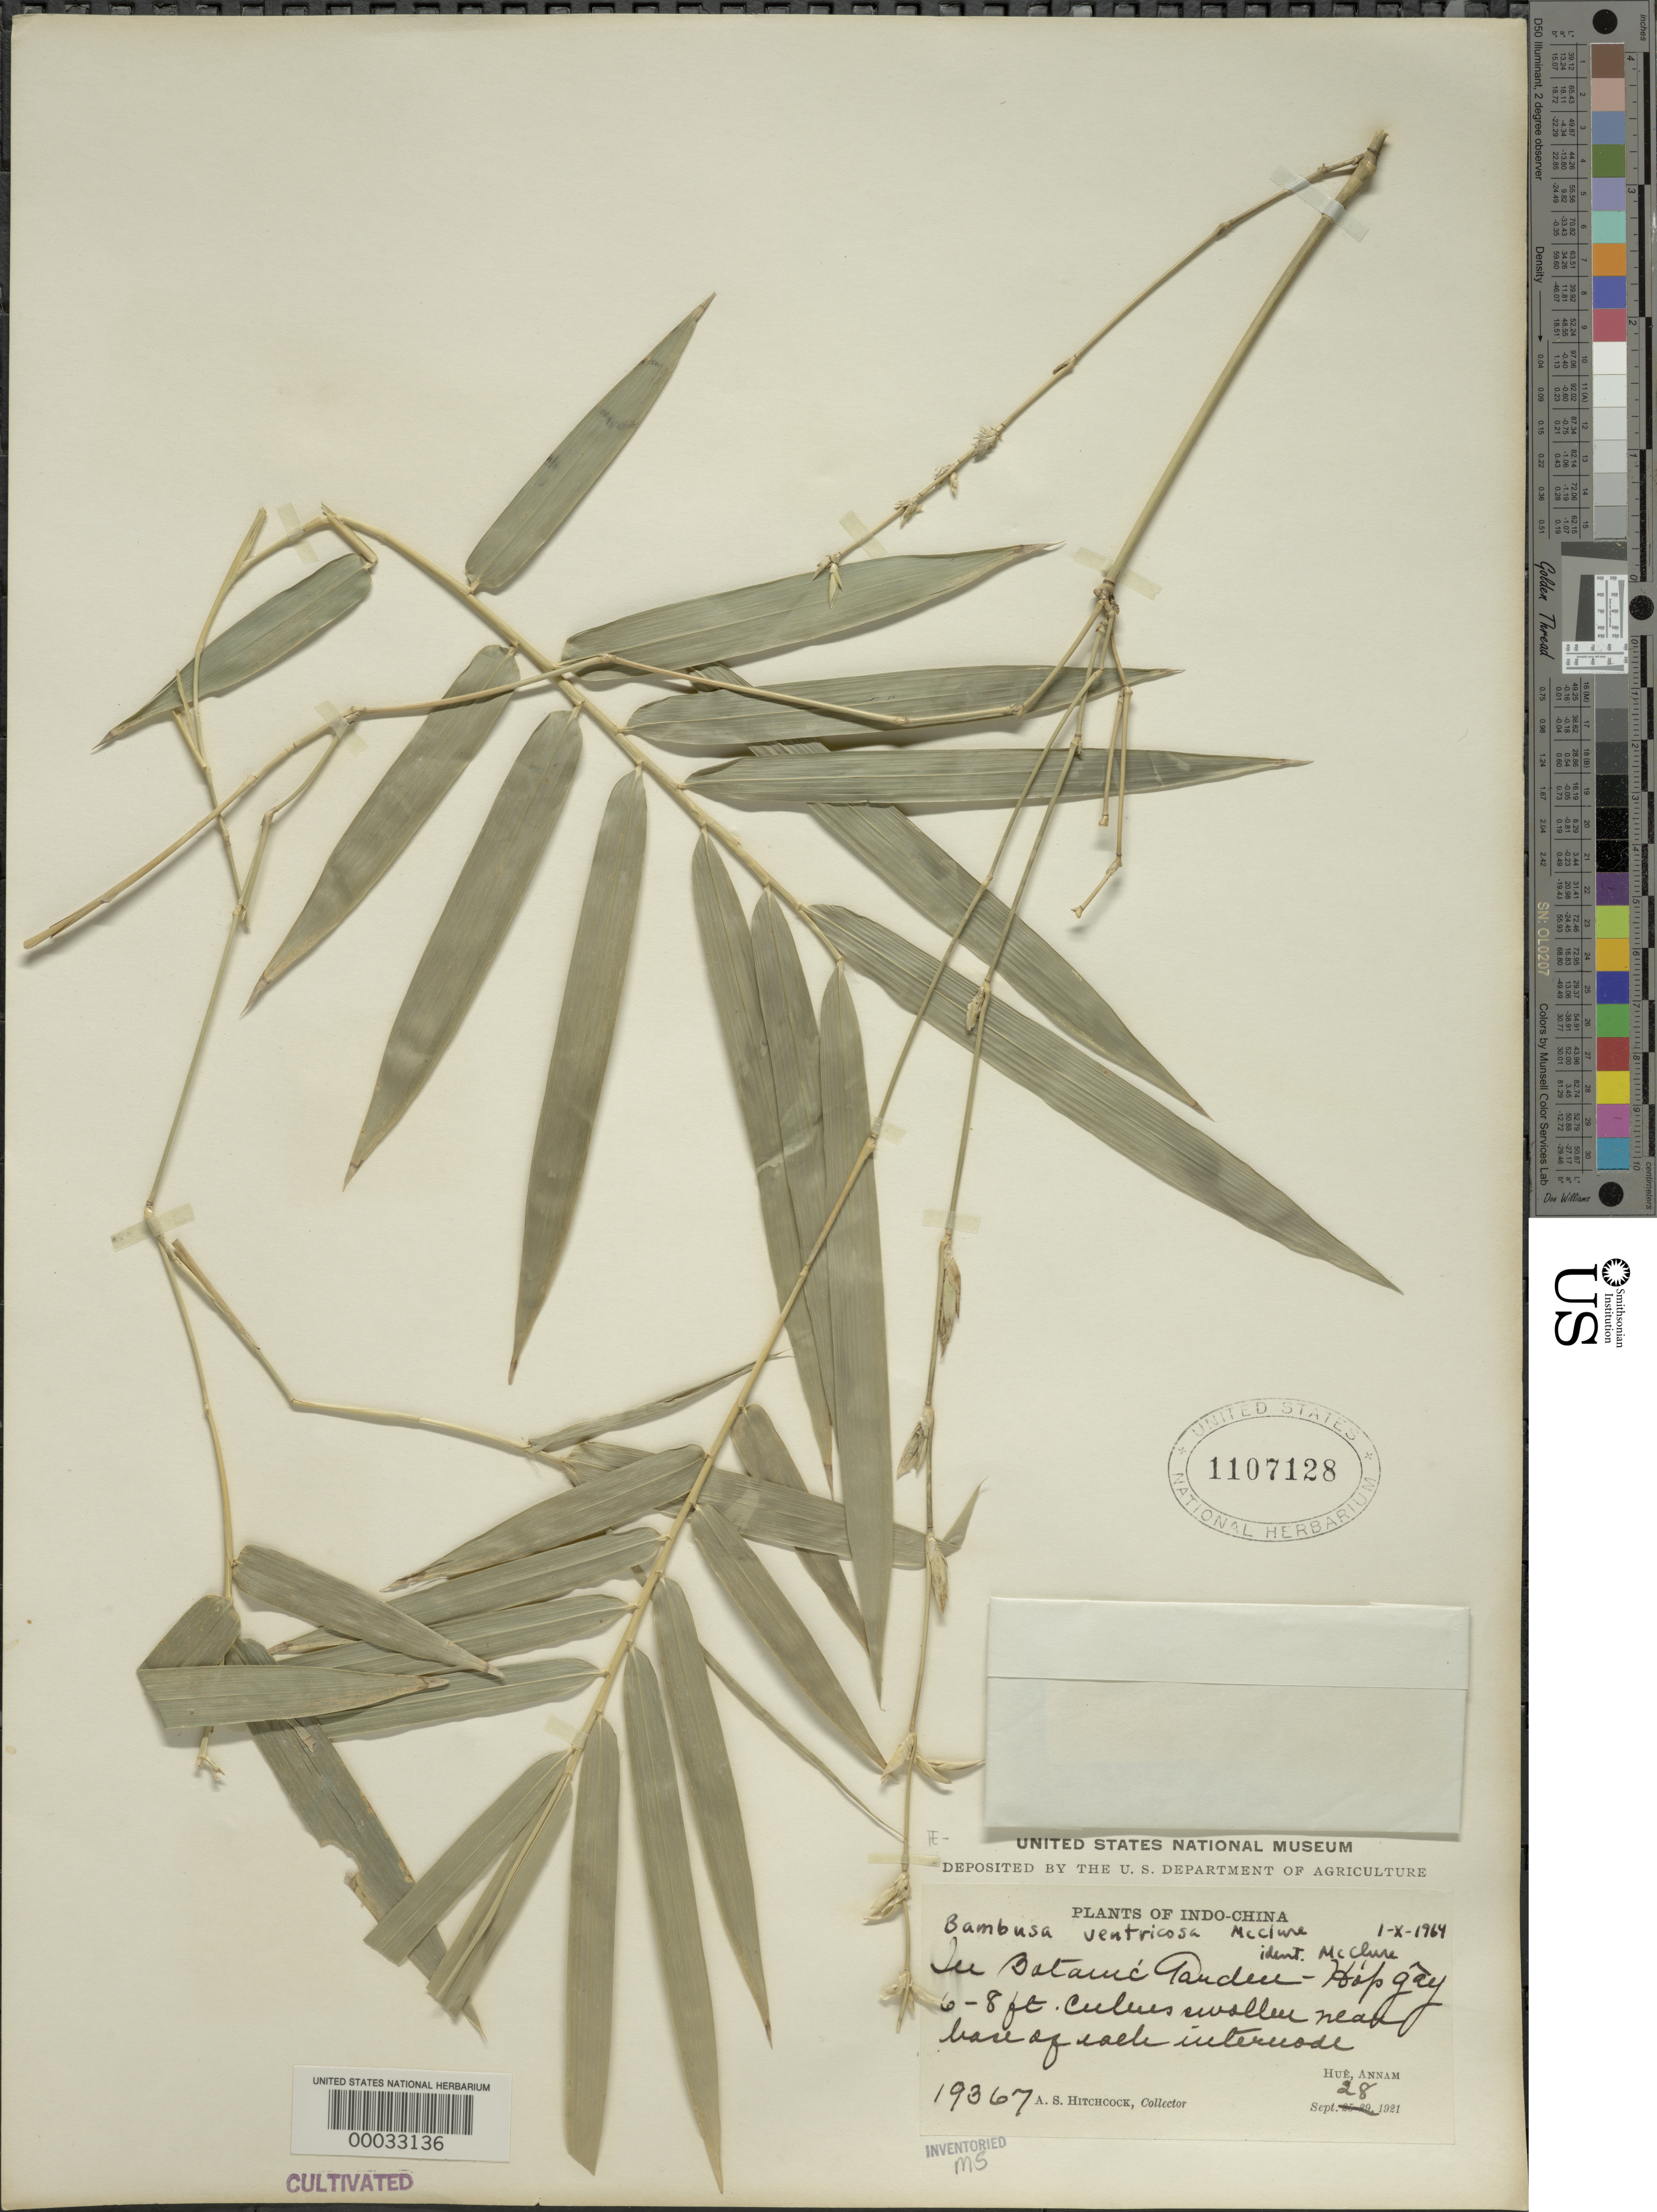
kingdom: Plantae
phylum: Tracheophyta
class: Liliopsida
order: Poales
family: Poaceae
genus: Bambusa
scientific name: Bambusa ventricosa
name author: McClure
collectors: A. S. Hitchcock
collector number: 19367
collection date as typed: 28 Sep 1921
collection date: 1921-09-28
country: Vietnam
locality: Hue, annam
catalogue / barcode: US 1107128